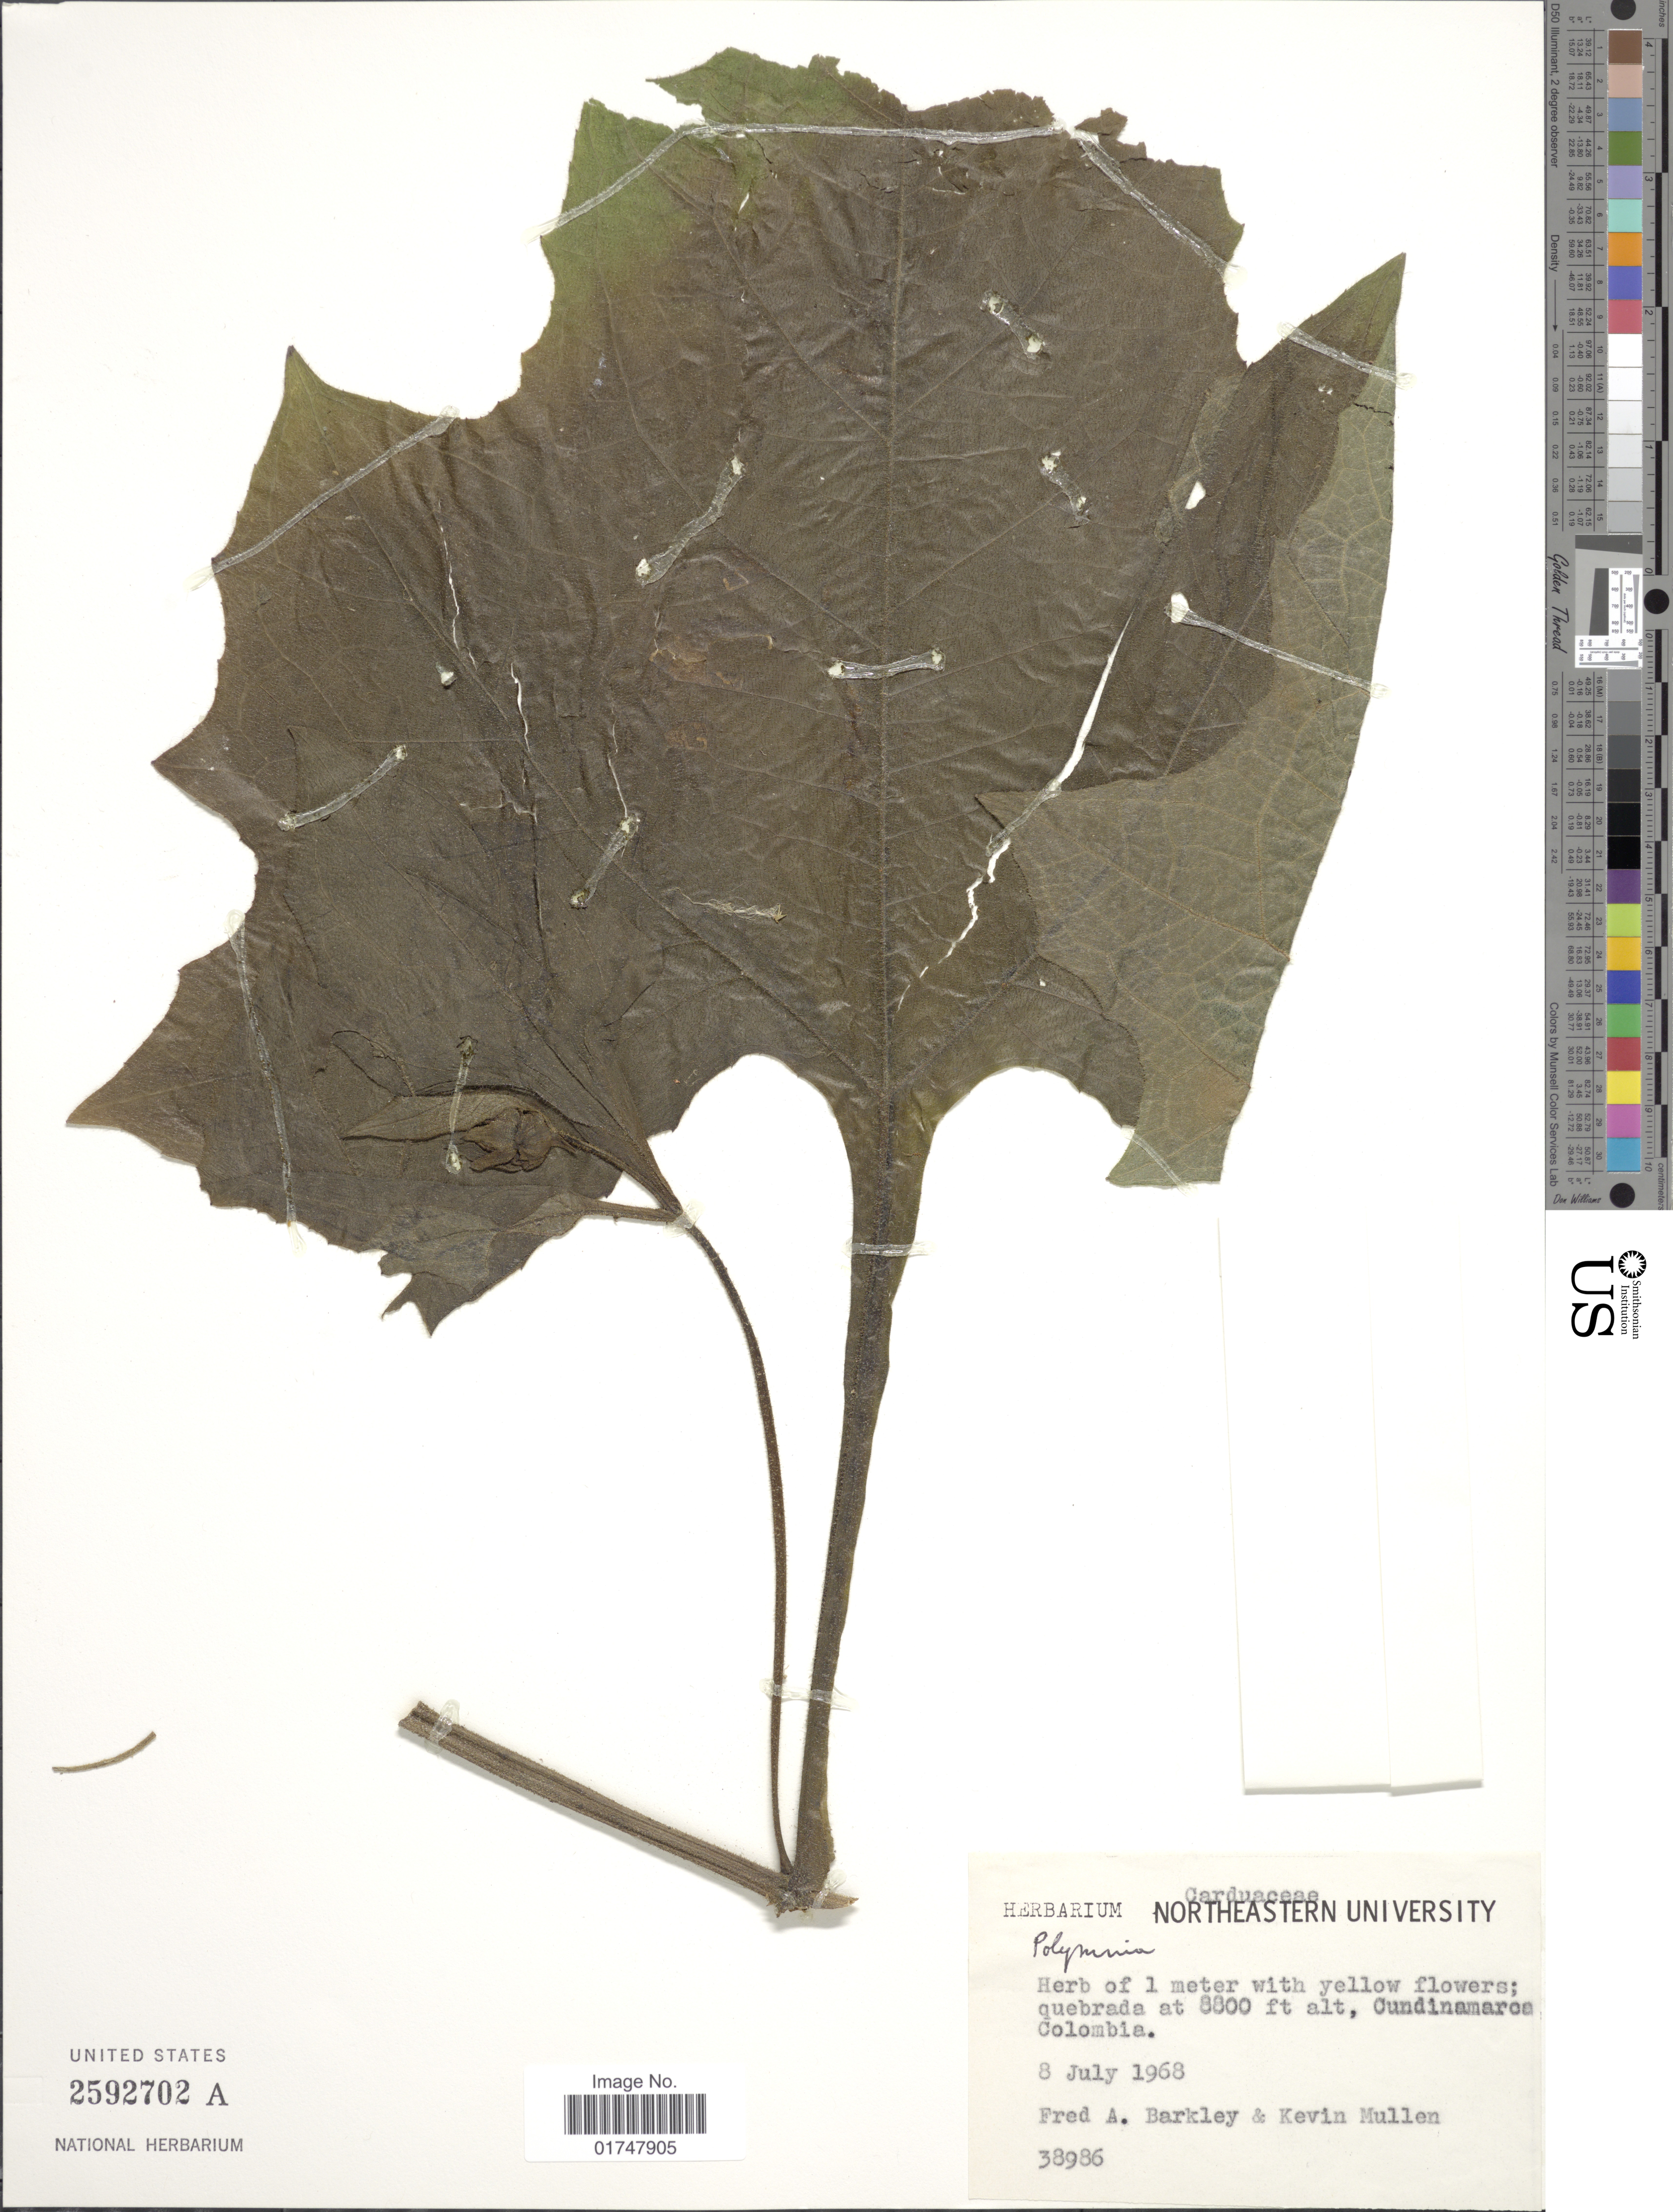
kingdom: Plantae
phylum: Tracheophyta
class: Magnoliopsida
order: Asterales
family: Asteraceae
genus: Polymnia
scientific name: Polymnia sp.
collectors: F. A. Barkley & K. Mullen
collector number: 38986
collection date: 1968-07-08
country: Colombia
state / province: Cundinamarca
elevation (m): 2682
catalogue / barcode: US 2592702A